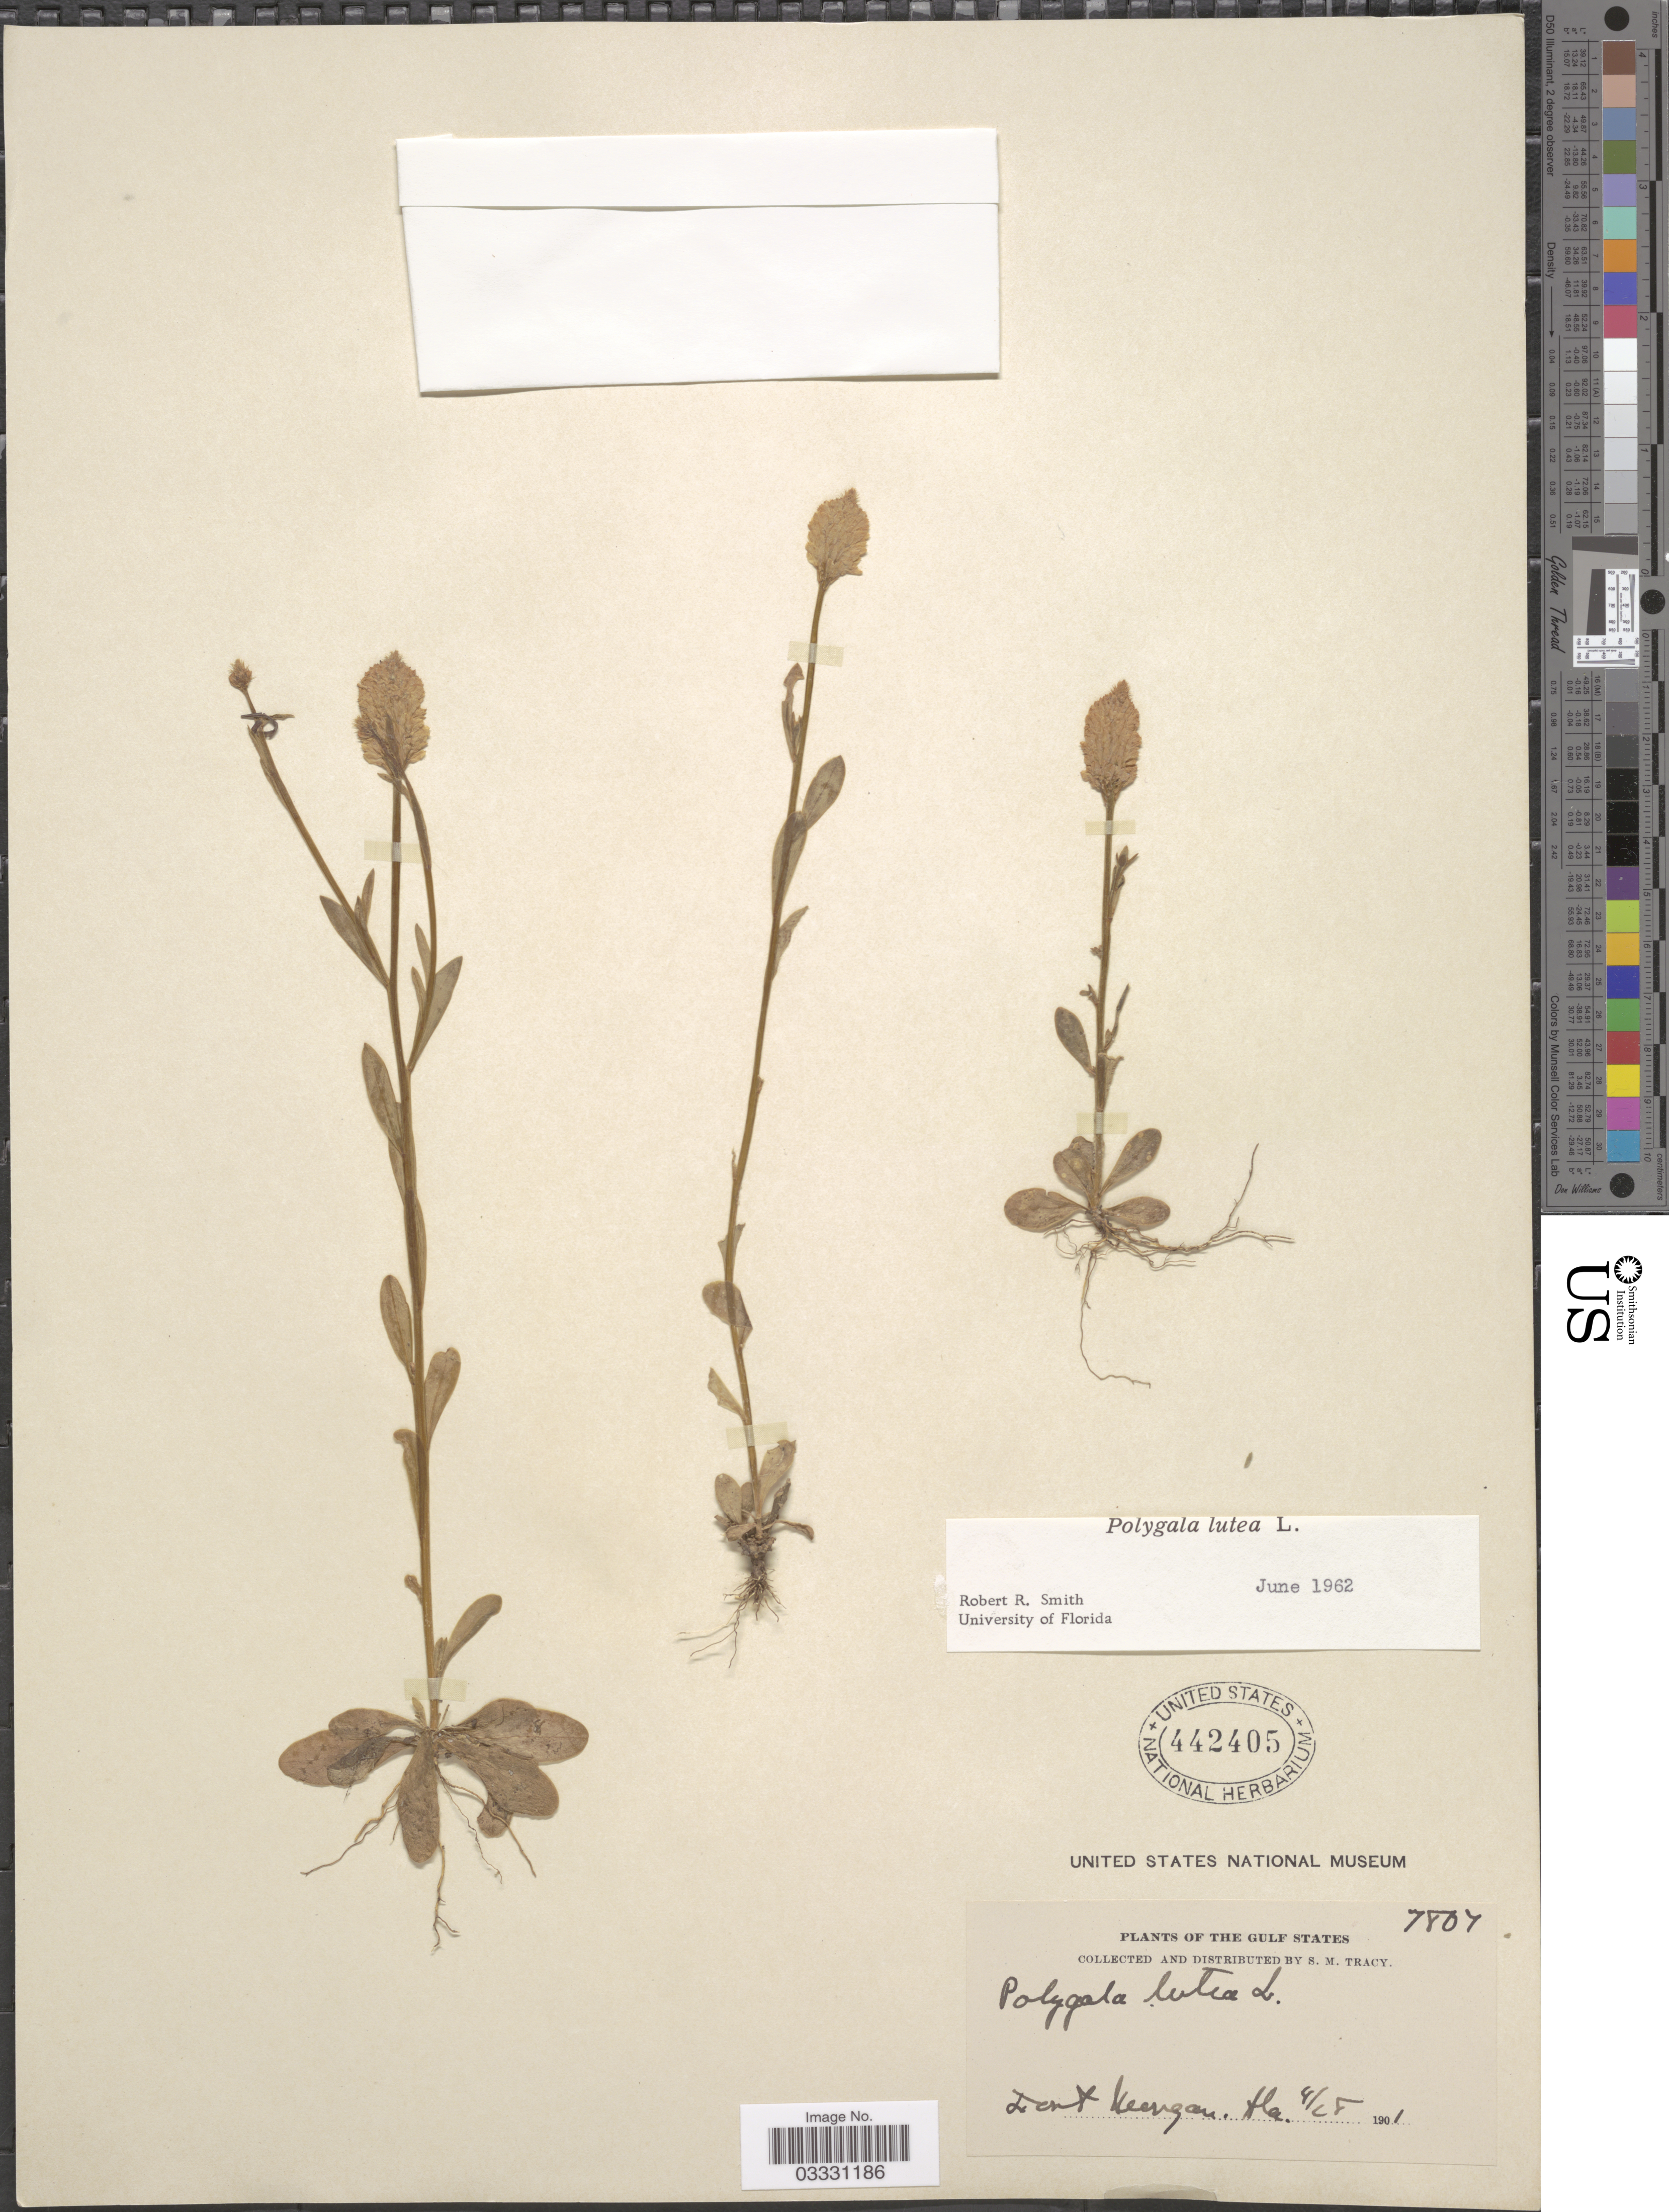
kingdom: Plantae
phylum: Tracheophyta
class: Magnoliopsida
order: Fabales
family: Polygalaceae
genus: Polygala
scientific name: Polygala lutea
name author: L.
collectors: S. M. Tracy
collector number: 7807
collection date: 1901-04-28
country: United States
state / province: Alabama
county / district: Baldwin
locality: Fort Morgan (Gasque, Alabama)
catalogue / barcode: US 442405